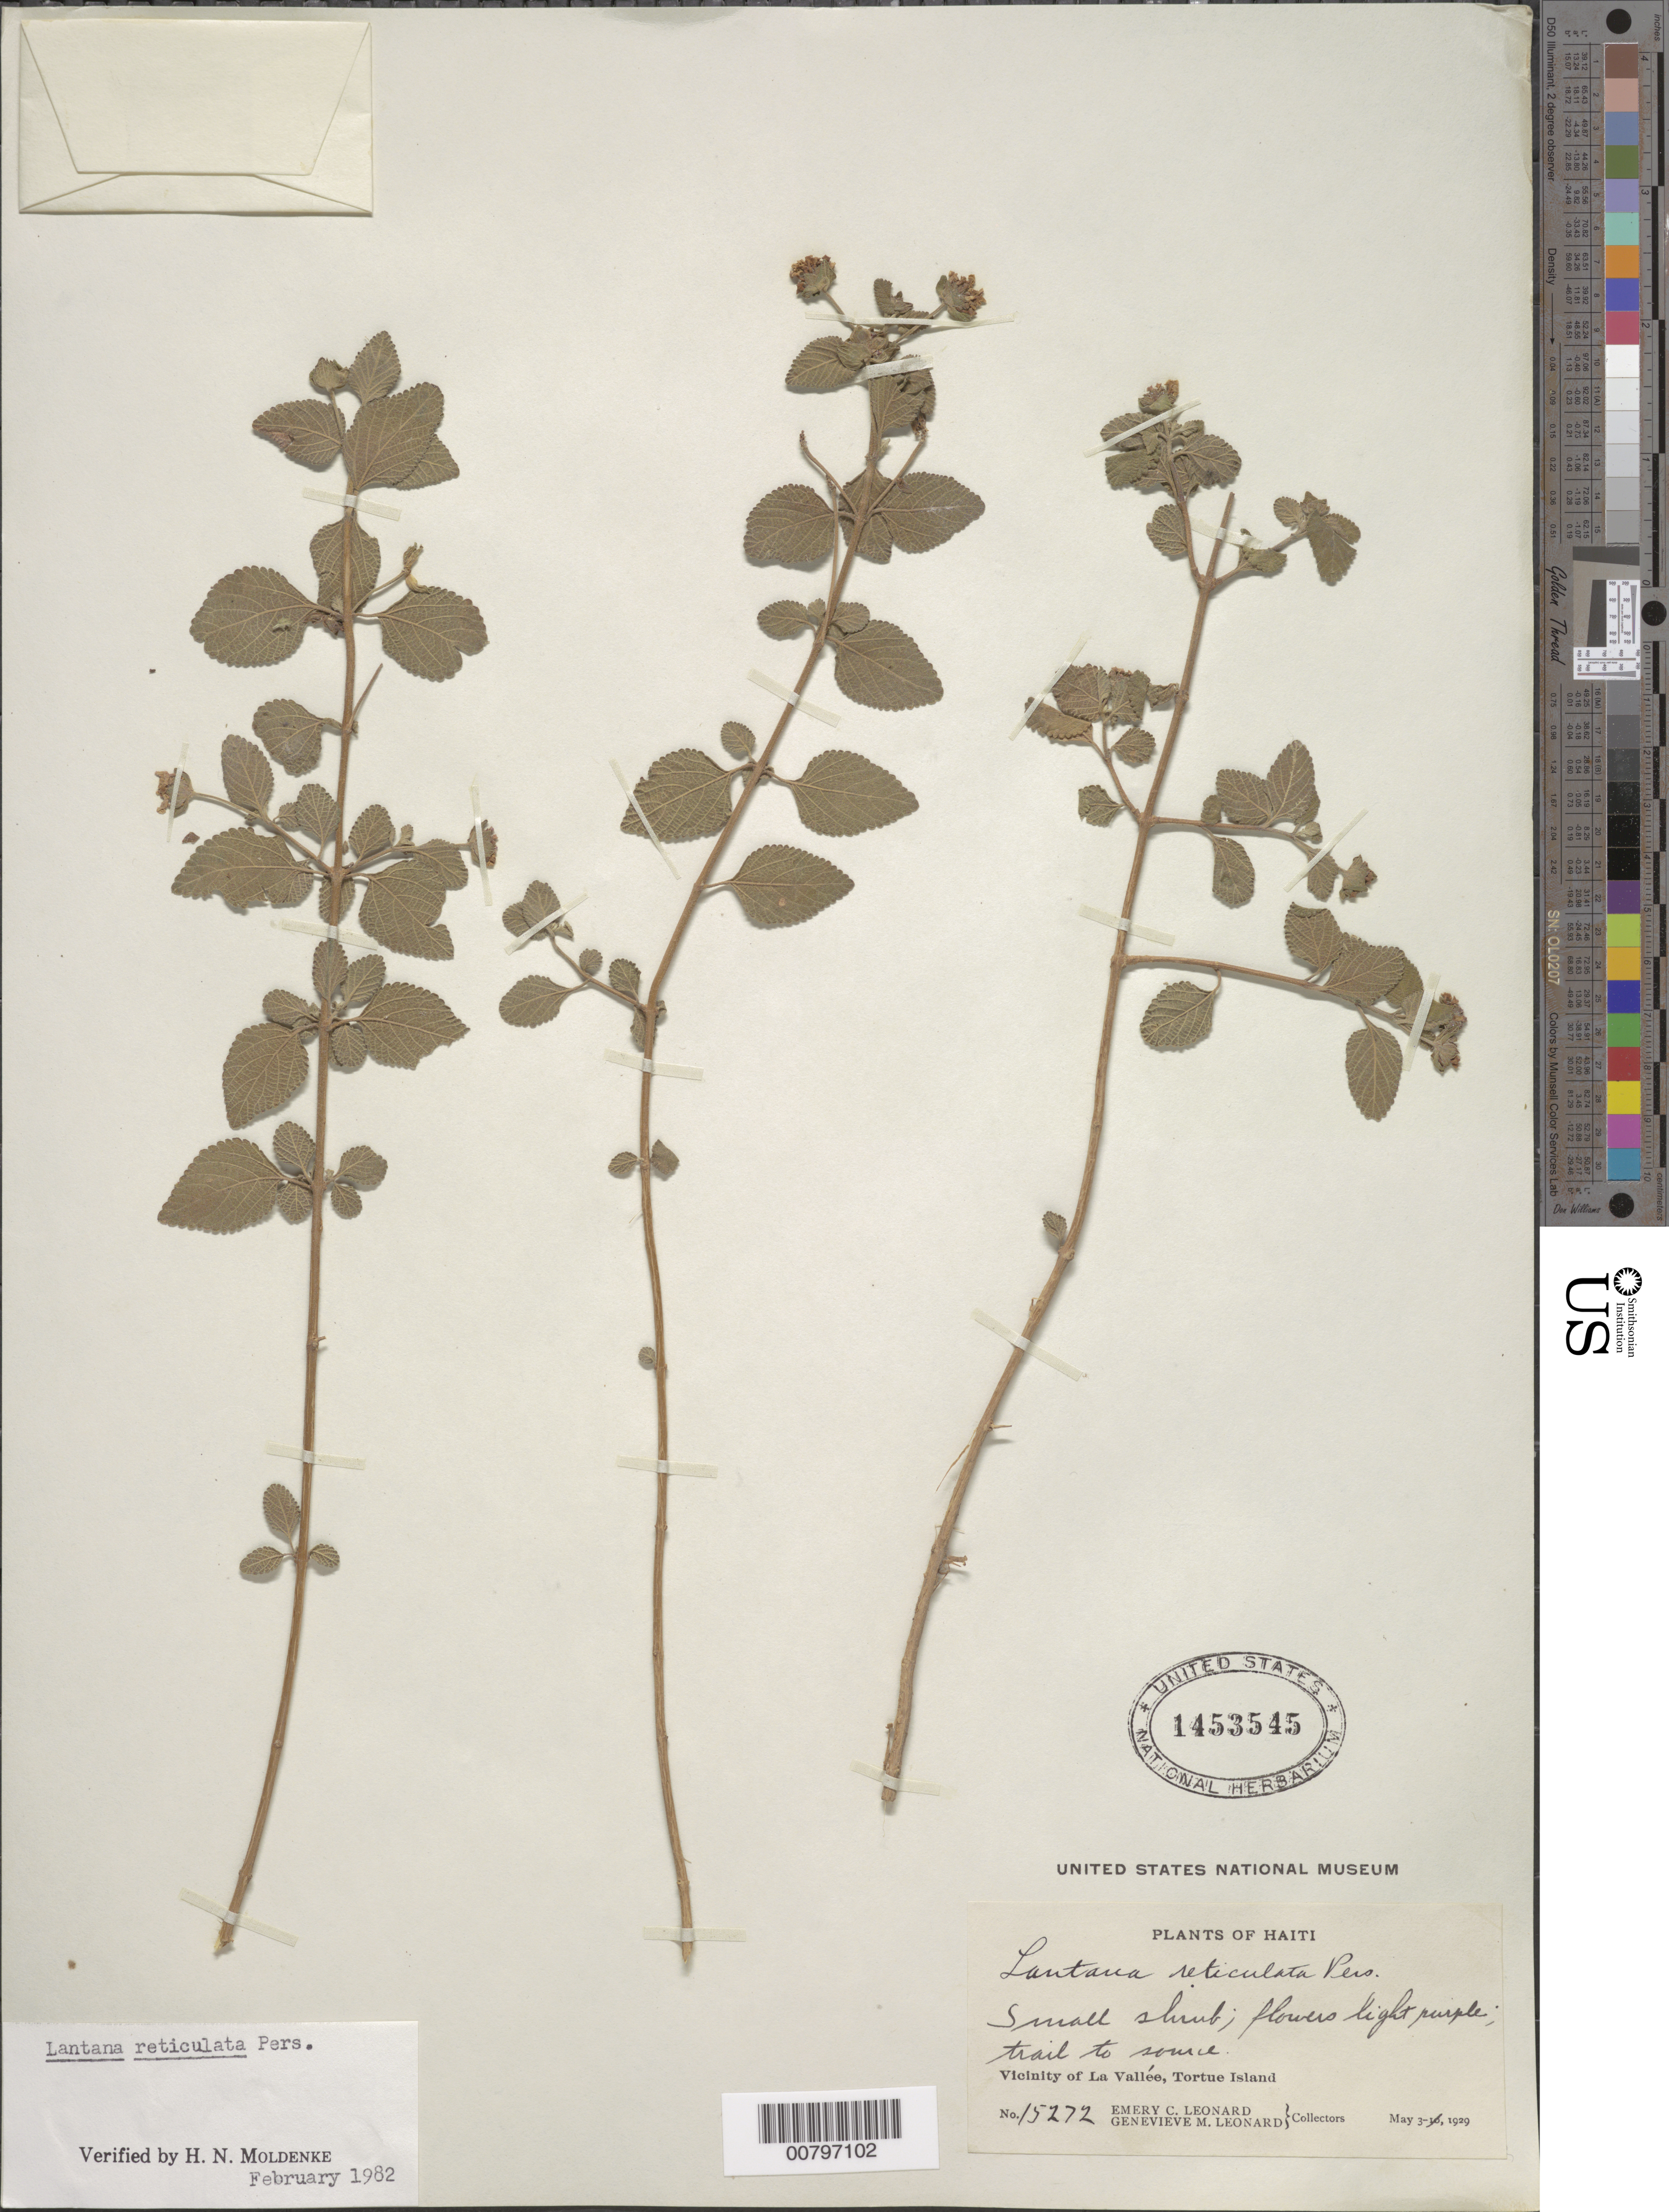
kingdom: Plantae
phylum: Tracheophyta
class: Magnoliopsida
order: Lamiales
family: Verbenaceae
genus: Lantana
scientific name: Lantana reticulata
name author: Pers.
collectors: E. C. Leonard & G. M. Leonard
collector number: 15272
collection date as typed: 03 May 1929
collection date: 1929-05-03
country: Haiti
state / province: Nord-Ouest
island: Île de la Tortue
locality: Vicinity of La Vallée, trail to source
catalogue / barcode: US 1453545